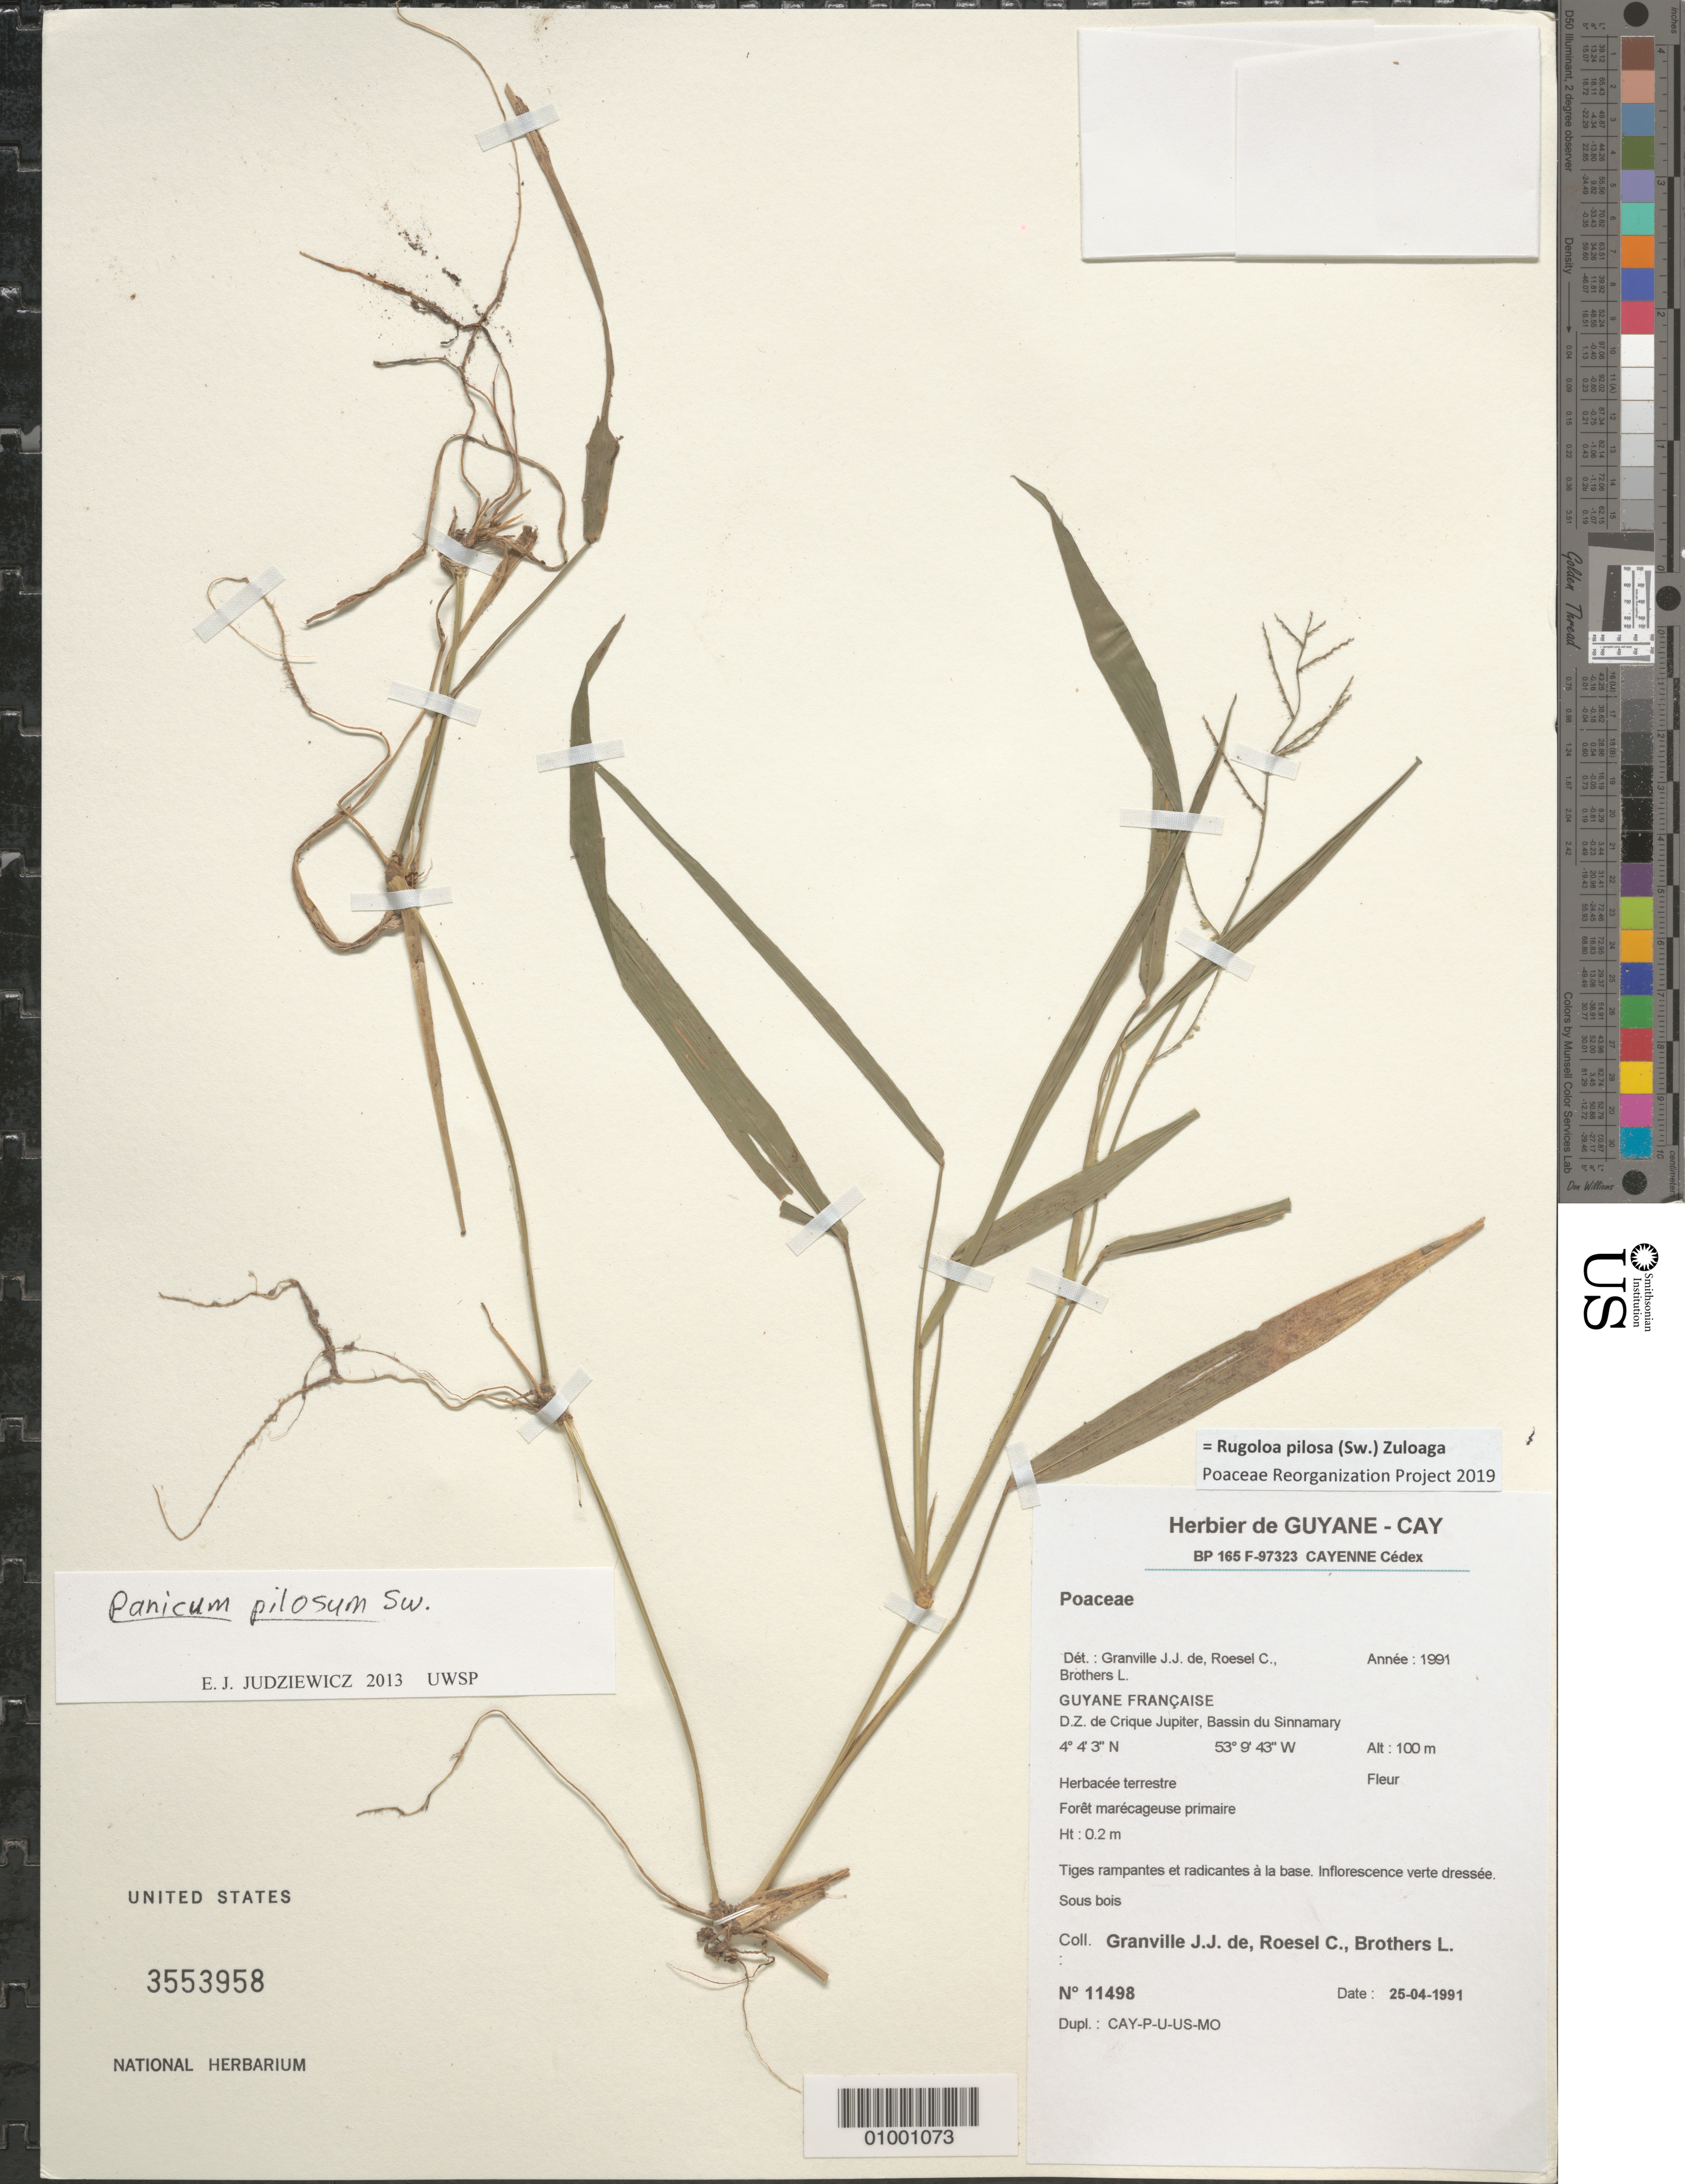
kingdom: Plantae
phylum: Tracheophyta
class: Liliopsida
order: Poales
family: Poaceae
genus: Panicum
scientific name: Panicum pilosum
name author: Sw.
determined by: Judziewicz, E. J.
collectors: J.-J. de Granville, C. S. Roesel & L. Brothers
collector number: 11498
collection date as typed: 25-Apr-91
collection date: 1991-04-25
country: French Guiana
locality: D.Z. de Crique Jupiter, Bassin du Sinnamary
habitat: Foret marecageuse primaire. Sous bois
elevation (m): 100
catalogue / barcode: US 3553958